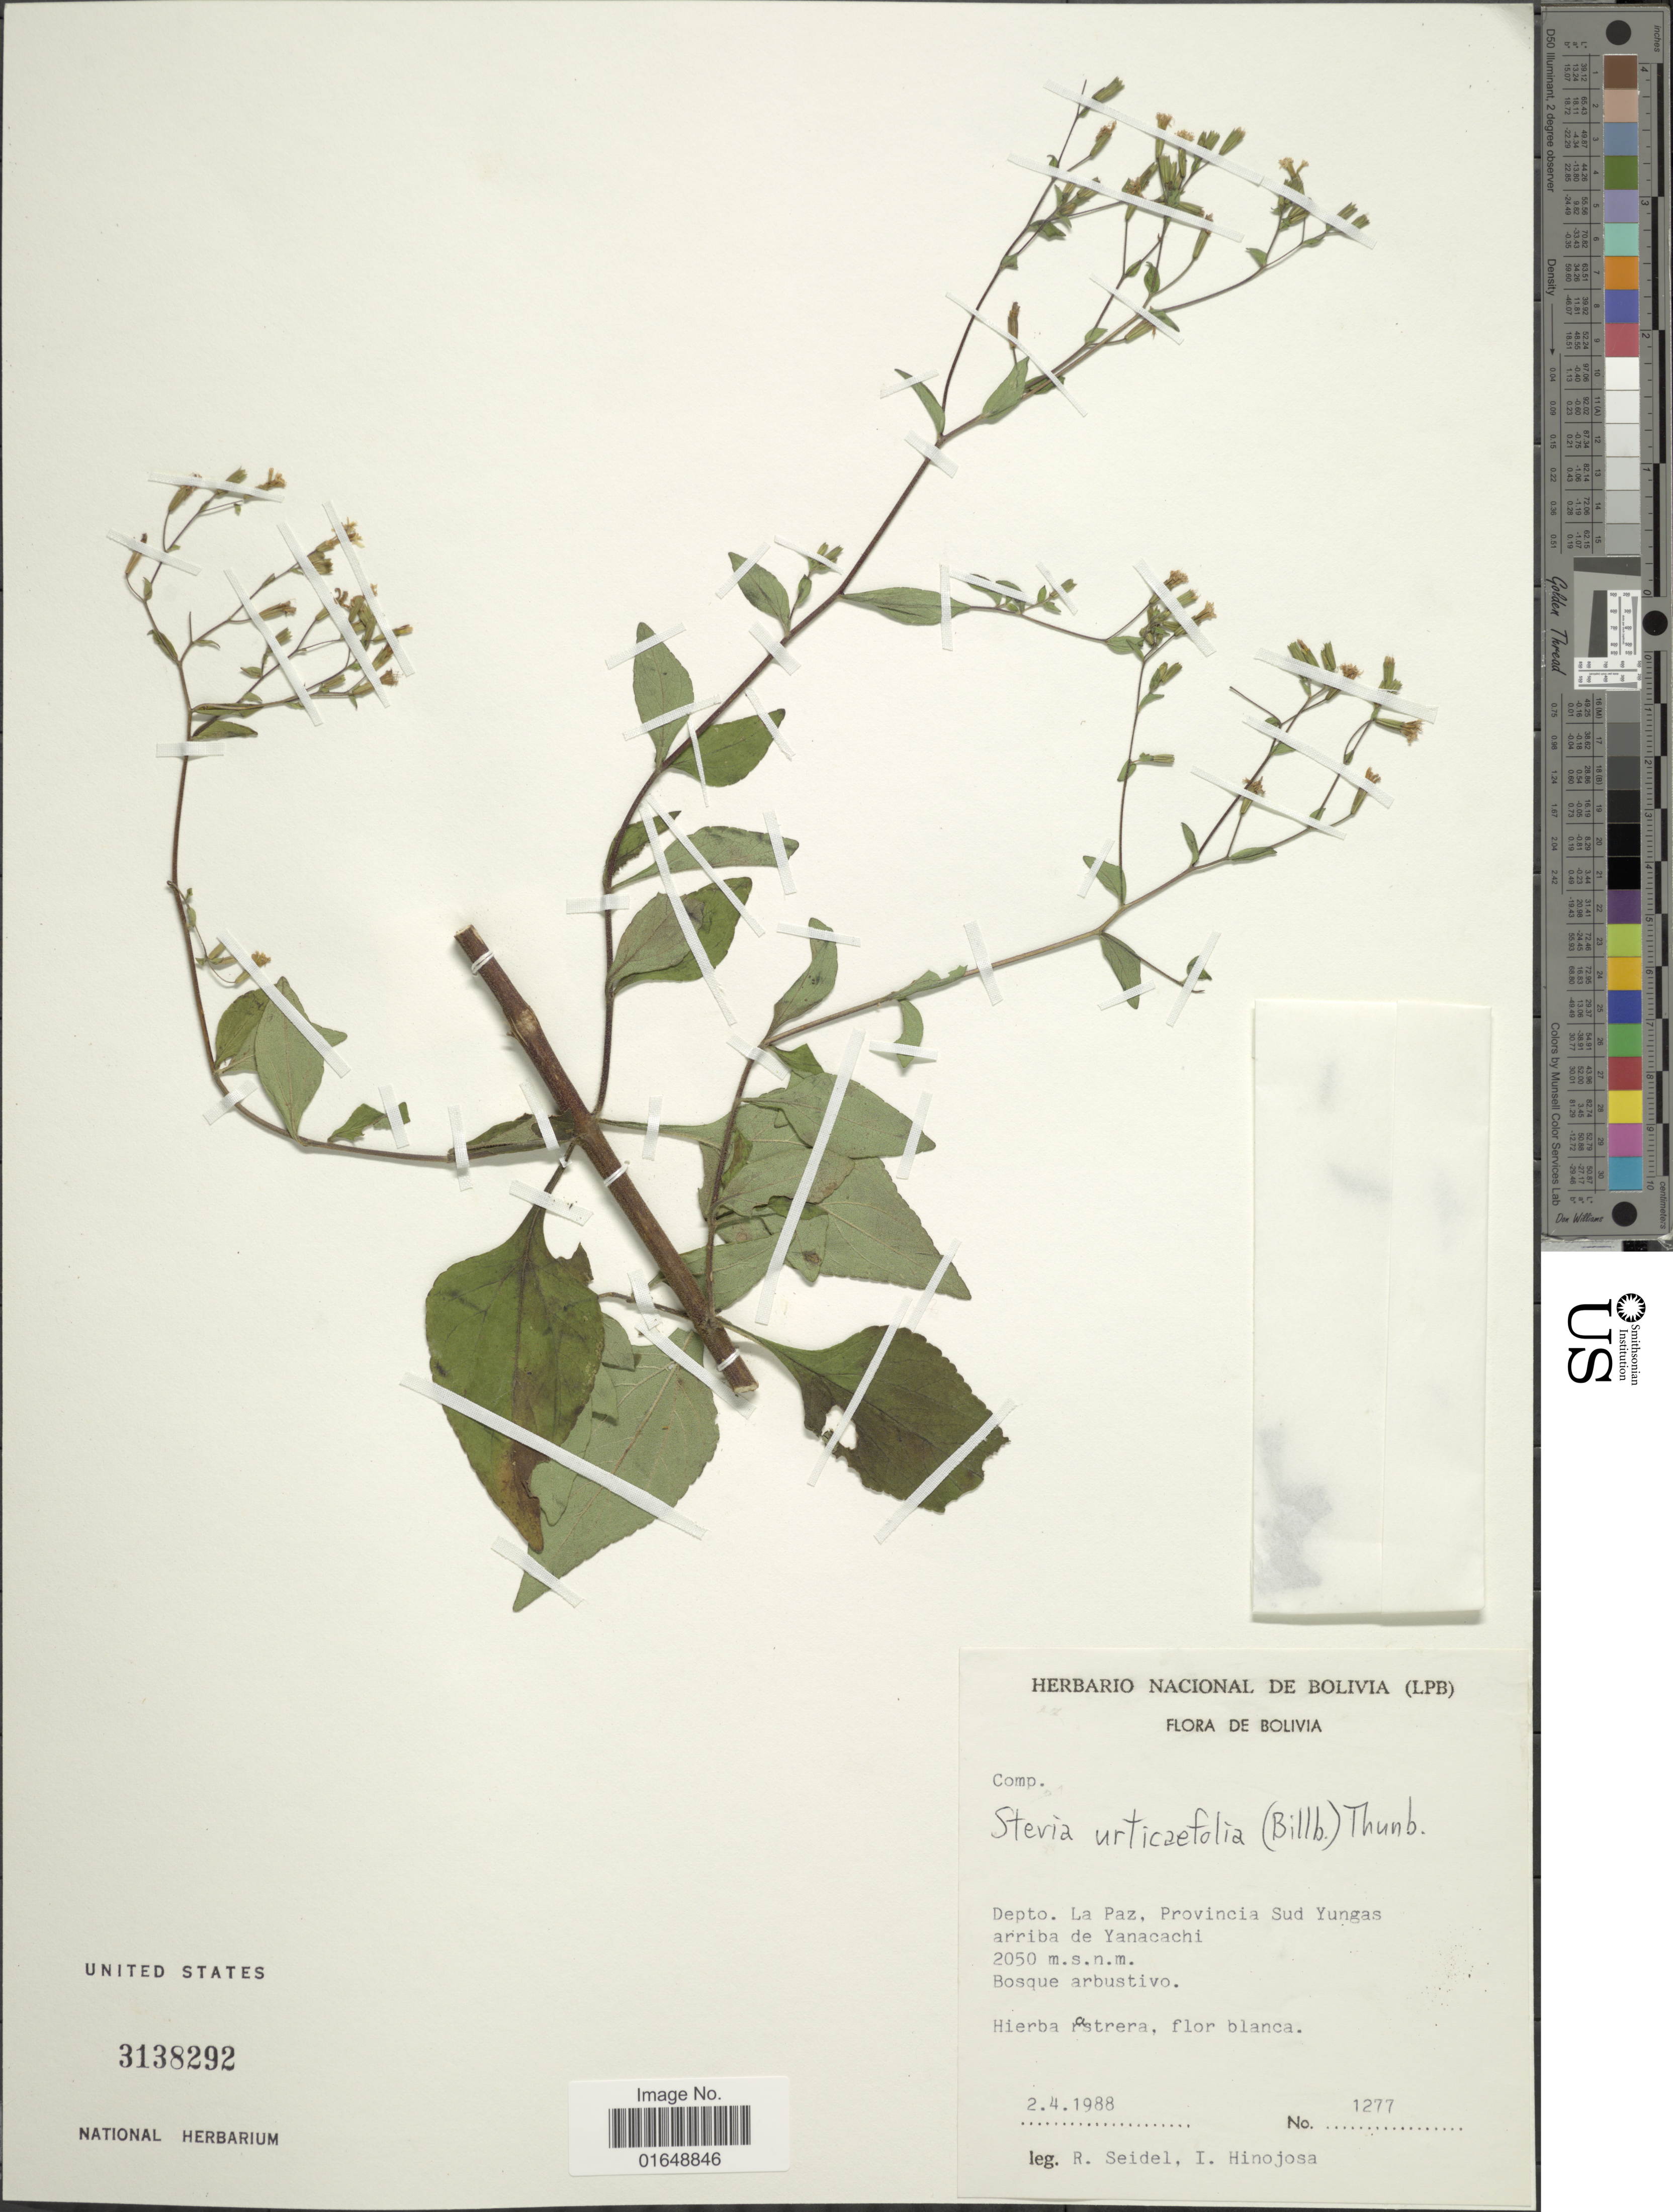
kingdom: Plantae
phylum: Tracheophyta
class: Magnoliopsida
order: Asterales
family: Asteraceae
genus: Stevia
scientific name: Stevia urticaefolia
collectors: R. Seidel & I. Hinojosa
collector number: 1277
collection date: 1988-04-02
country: Bolivia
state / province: La Paz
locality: Depto. La Paz, Provincia Sud Yungas arriba de Yanacachi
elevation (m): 2050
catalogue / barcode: US 3138292